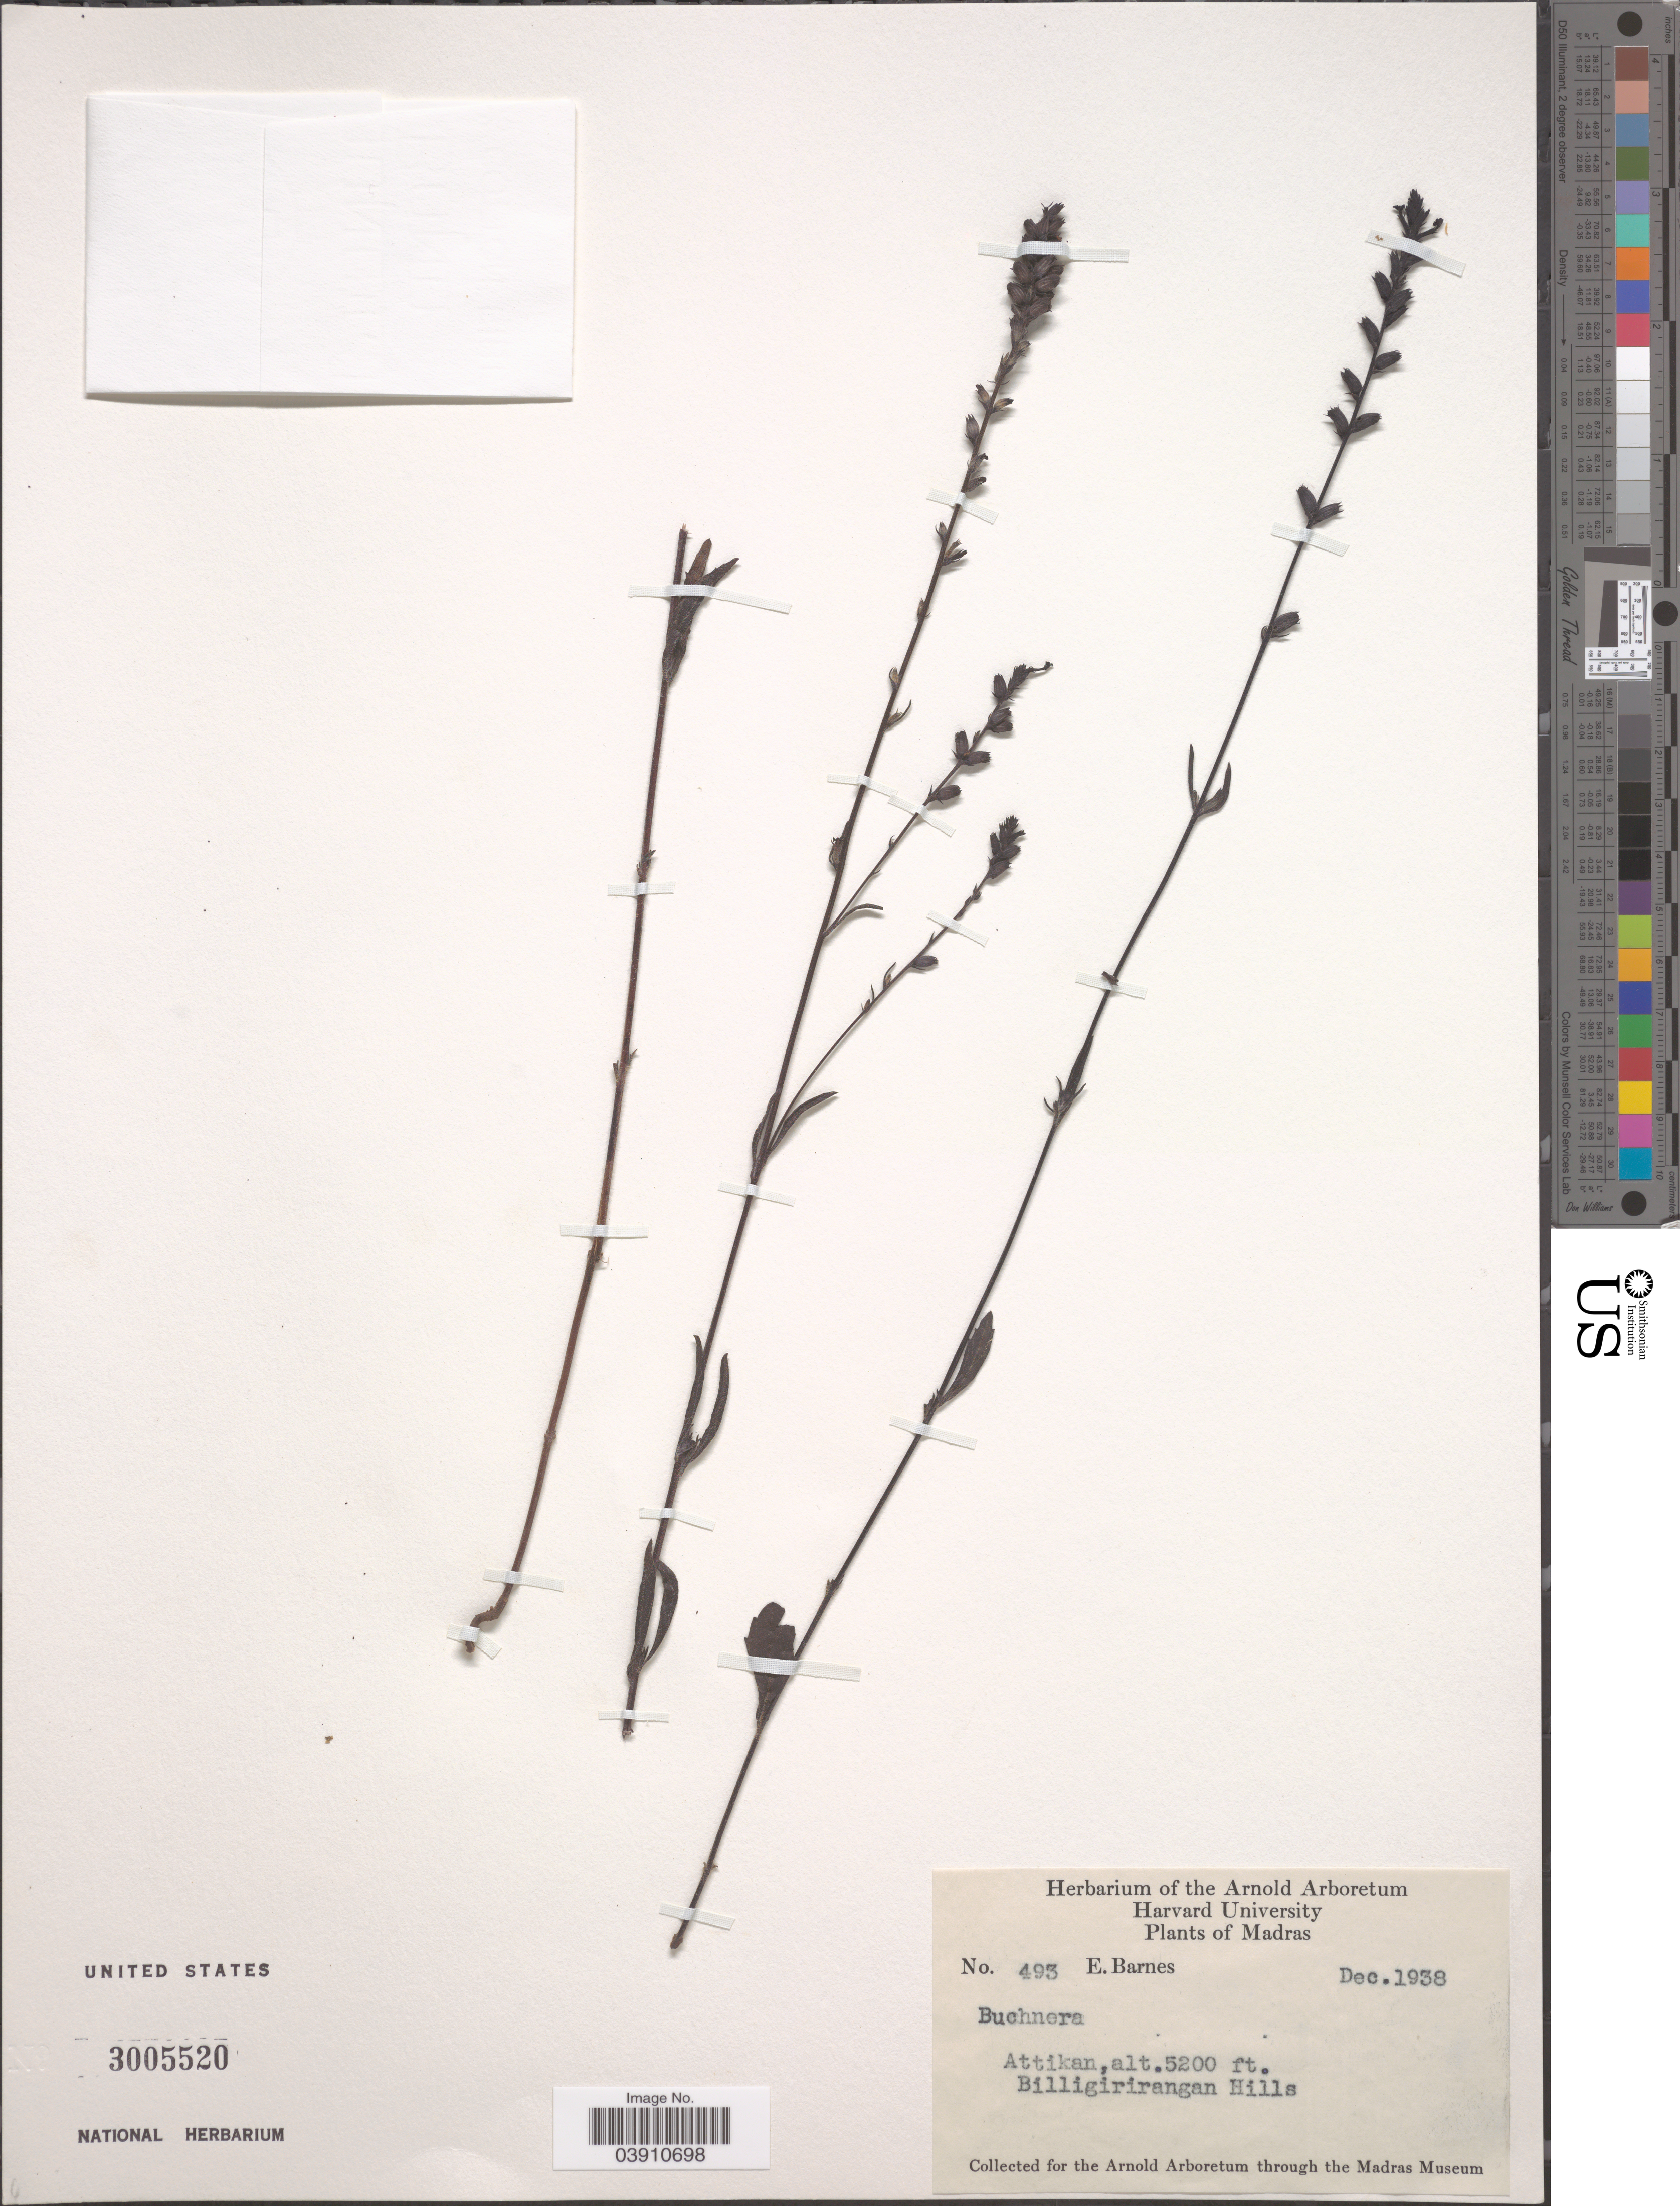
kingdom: Plantae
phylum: Tracheophyta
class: Magnoliopsida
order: Lamiales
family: Orobanchaceae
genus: Buchnera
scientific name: Buchnera sp.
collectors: E. Barnes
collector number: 493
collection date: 1938-12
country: India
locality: Madras. Attikan. Billigirirangan Hills.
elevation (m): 1585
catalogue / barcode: US 3005520